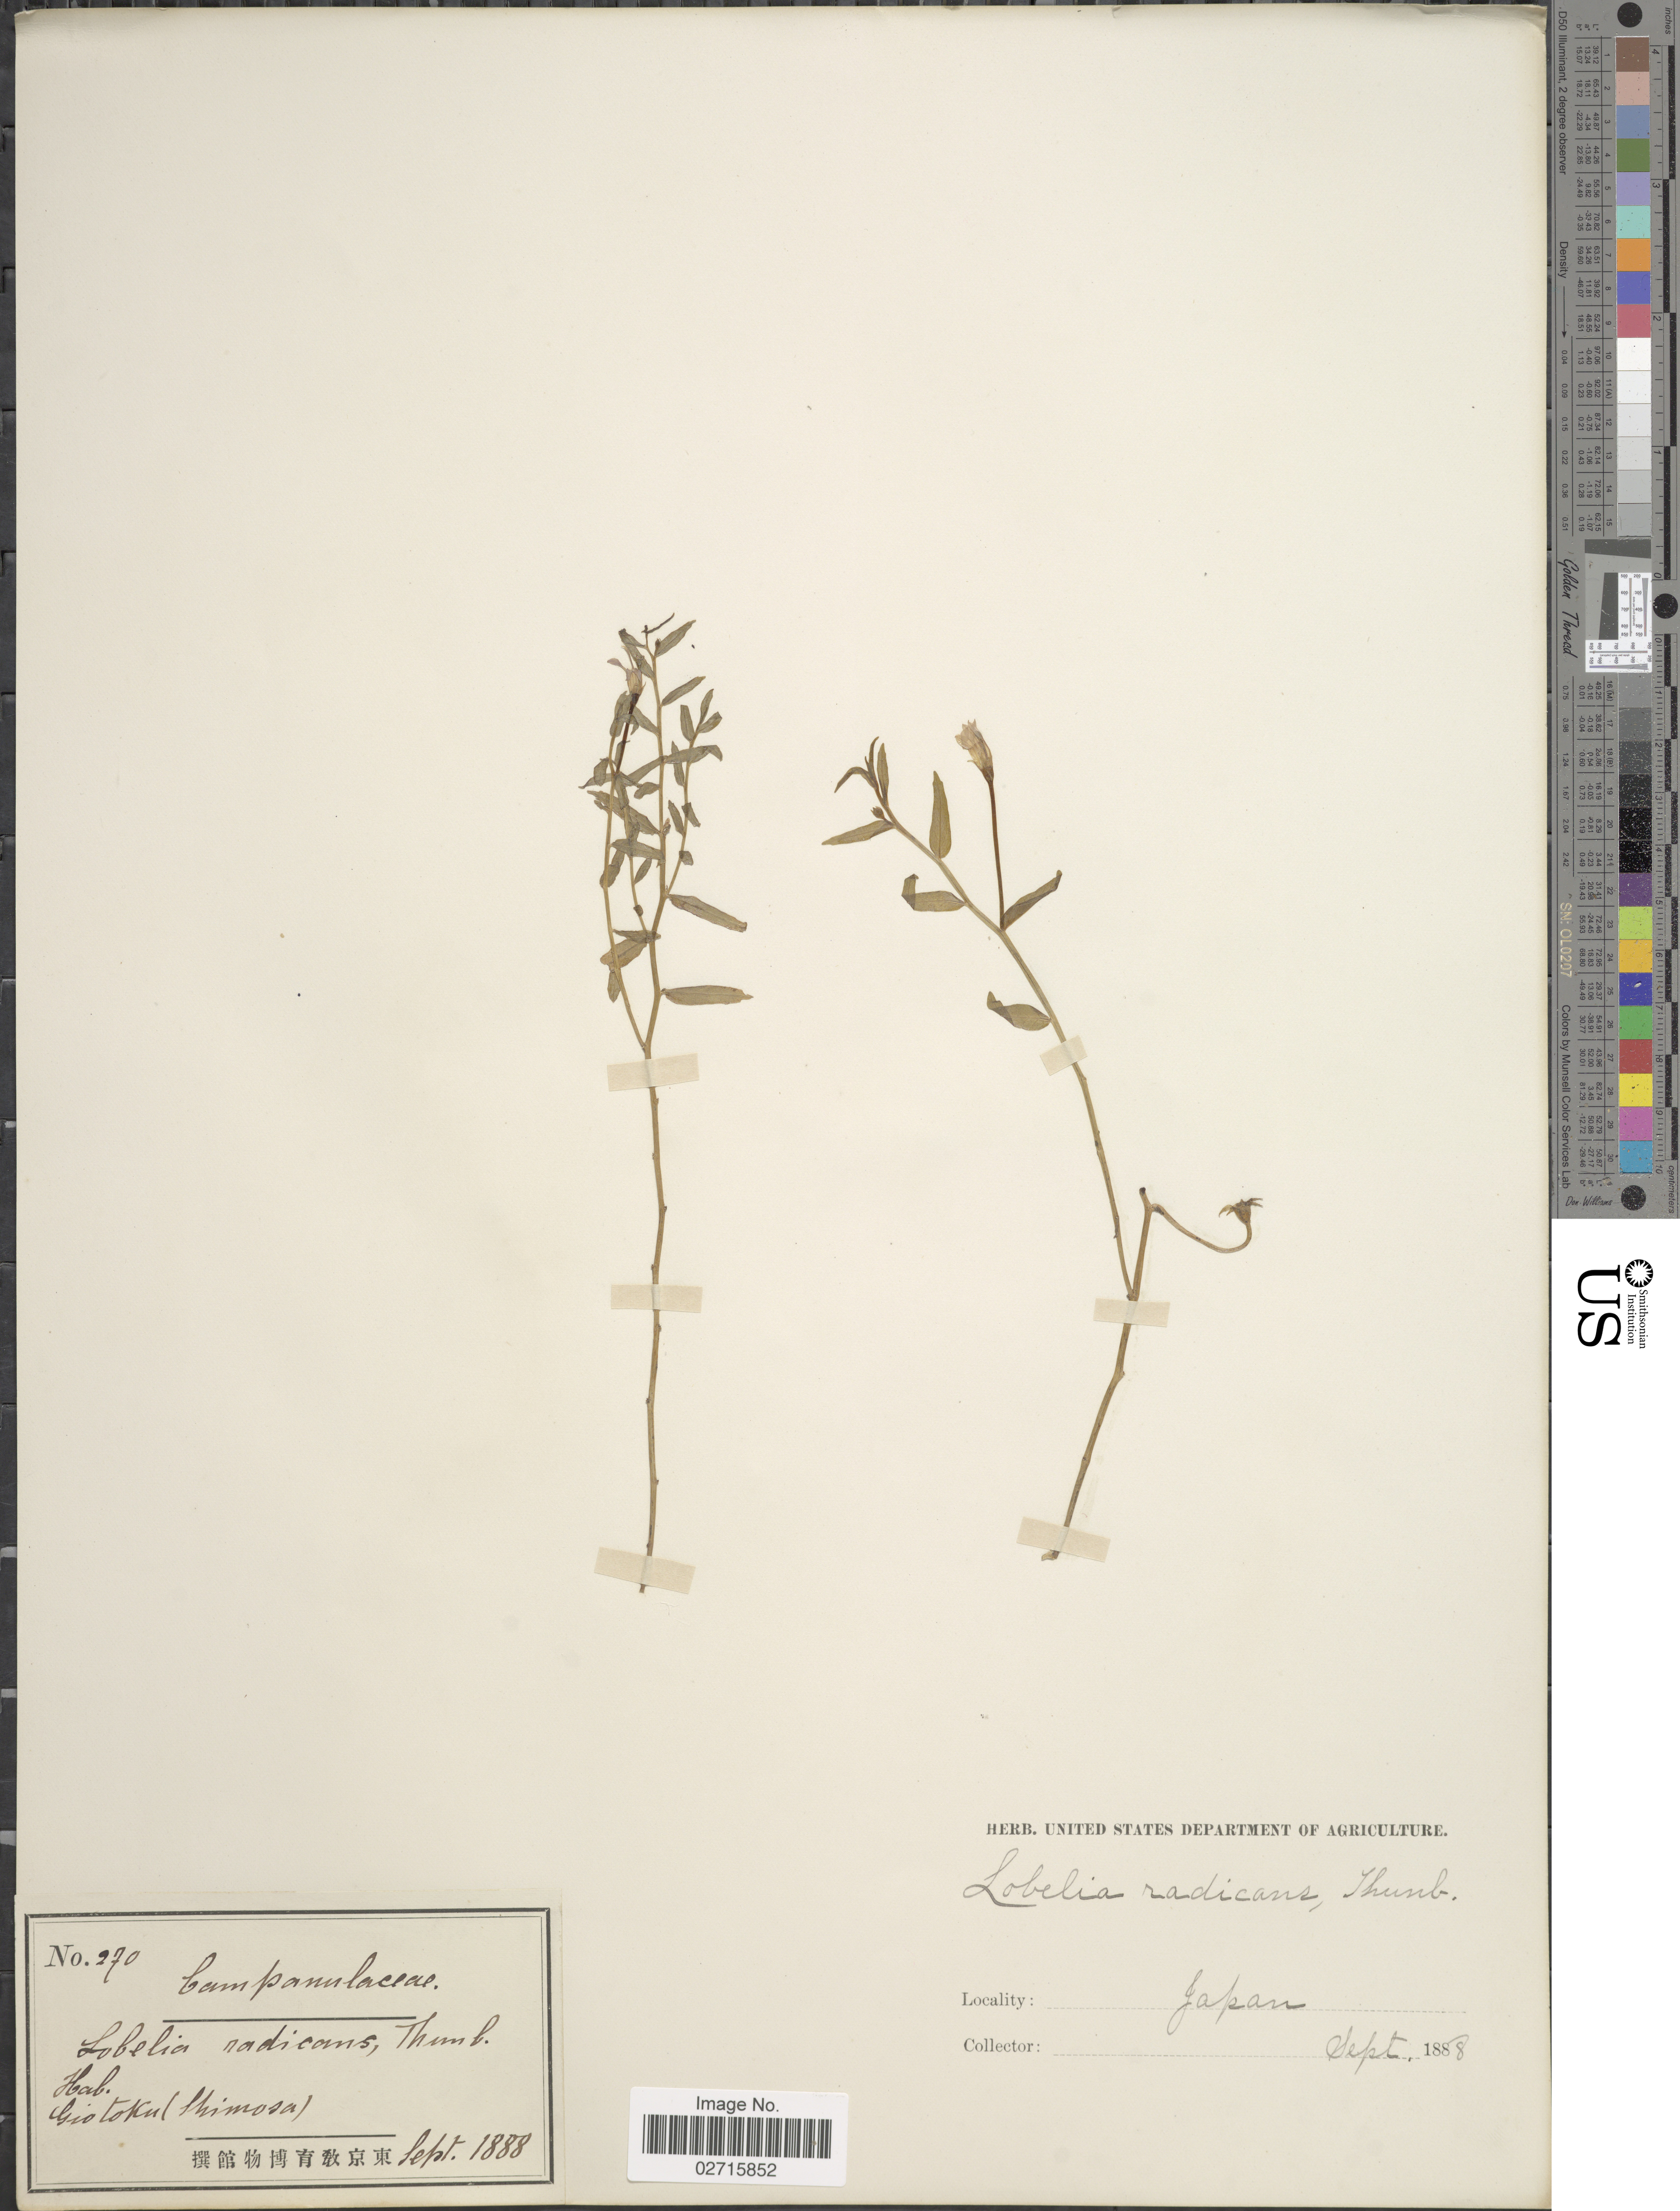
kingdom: Plantae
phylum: Tracheophyta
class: Magnoliopsida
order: Asterales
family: Campanulaceae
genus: Lobelia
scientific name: Lobelia chinensis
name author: Lour.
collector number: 270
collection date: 1888-09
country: Japan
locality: Giotoku (Shimosa)